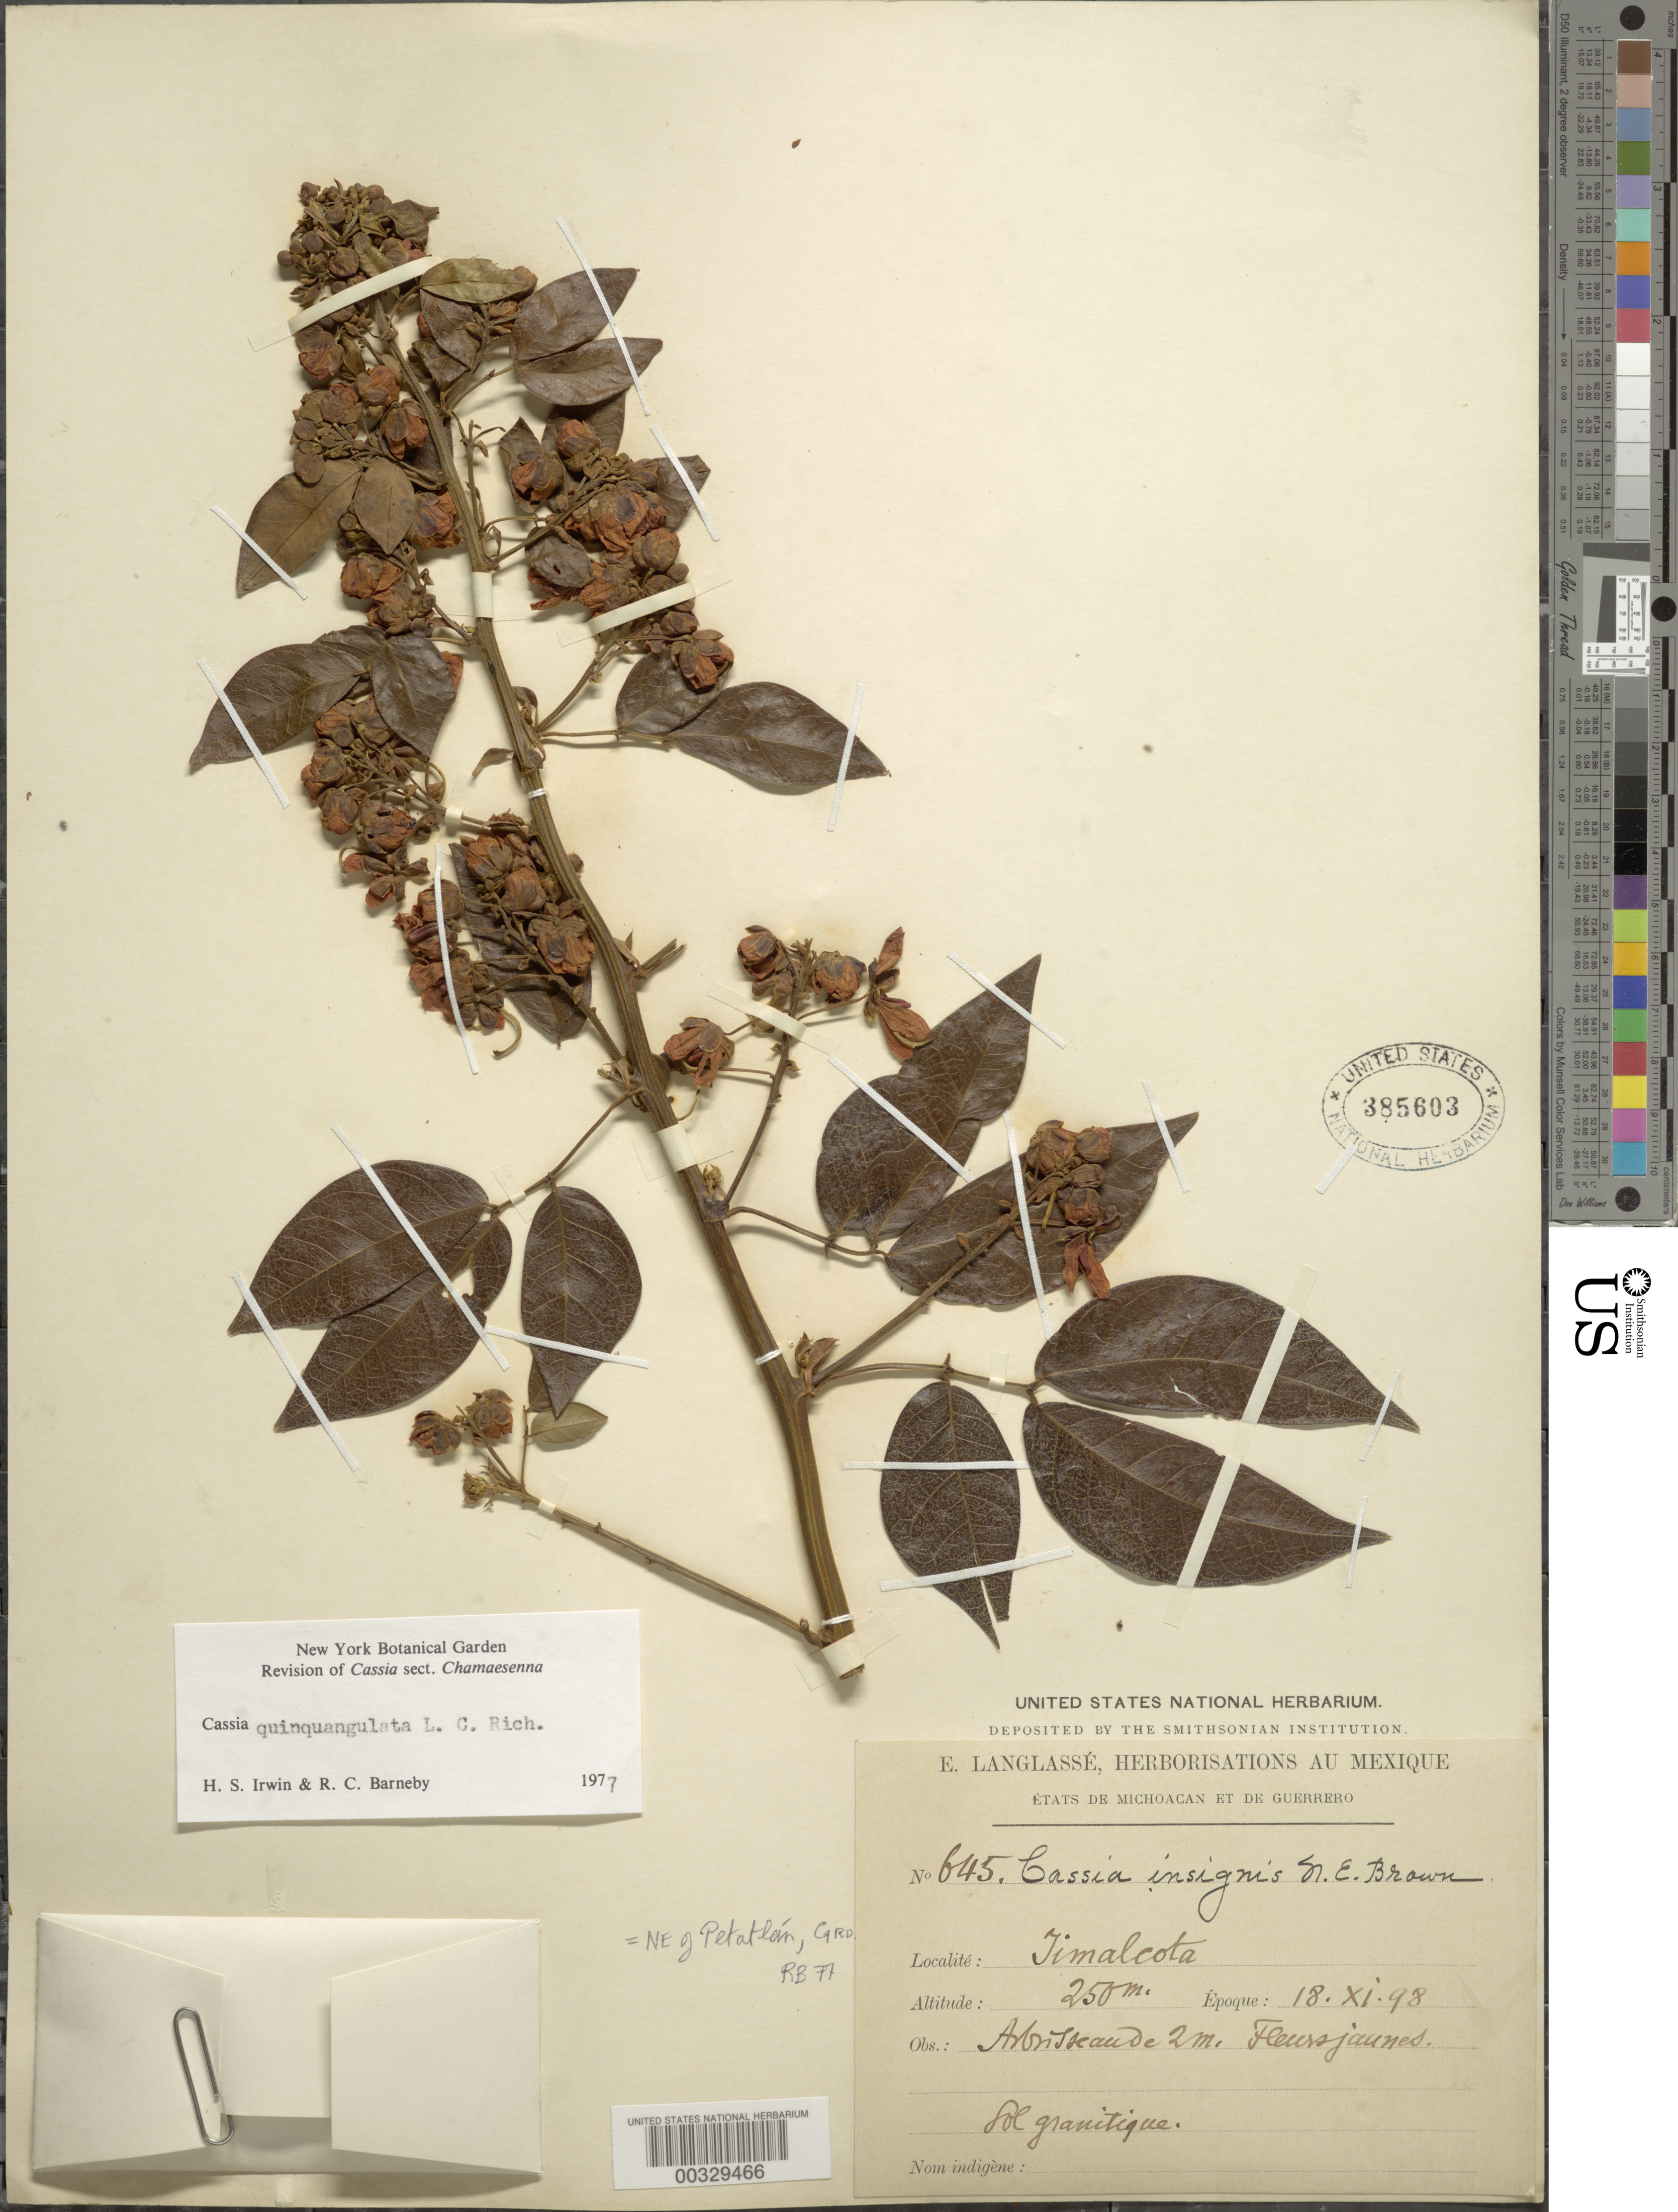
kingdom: Plantae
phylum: Tracheophyta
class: Magnoliopsida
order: Fabales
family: Fabaceae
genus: Senna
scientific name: Senna quinquangulata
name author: (Rich.) H.S. Irwin & Barneby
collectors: E. Langlassé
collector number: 645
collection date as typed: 18 Nov 1898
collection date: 1898-11-18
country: Mexico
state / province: Guerrero / Michoacán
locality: Timalcota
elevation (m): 250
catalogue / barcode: US 385603